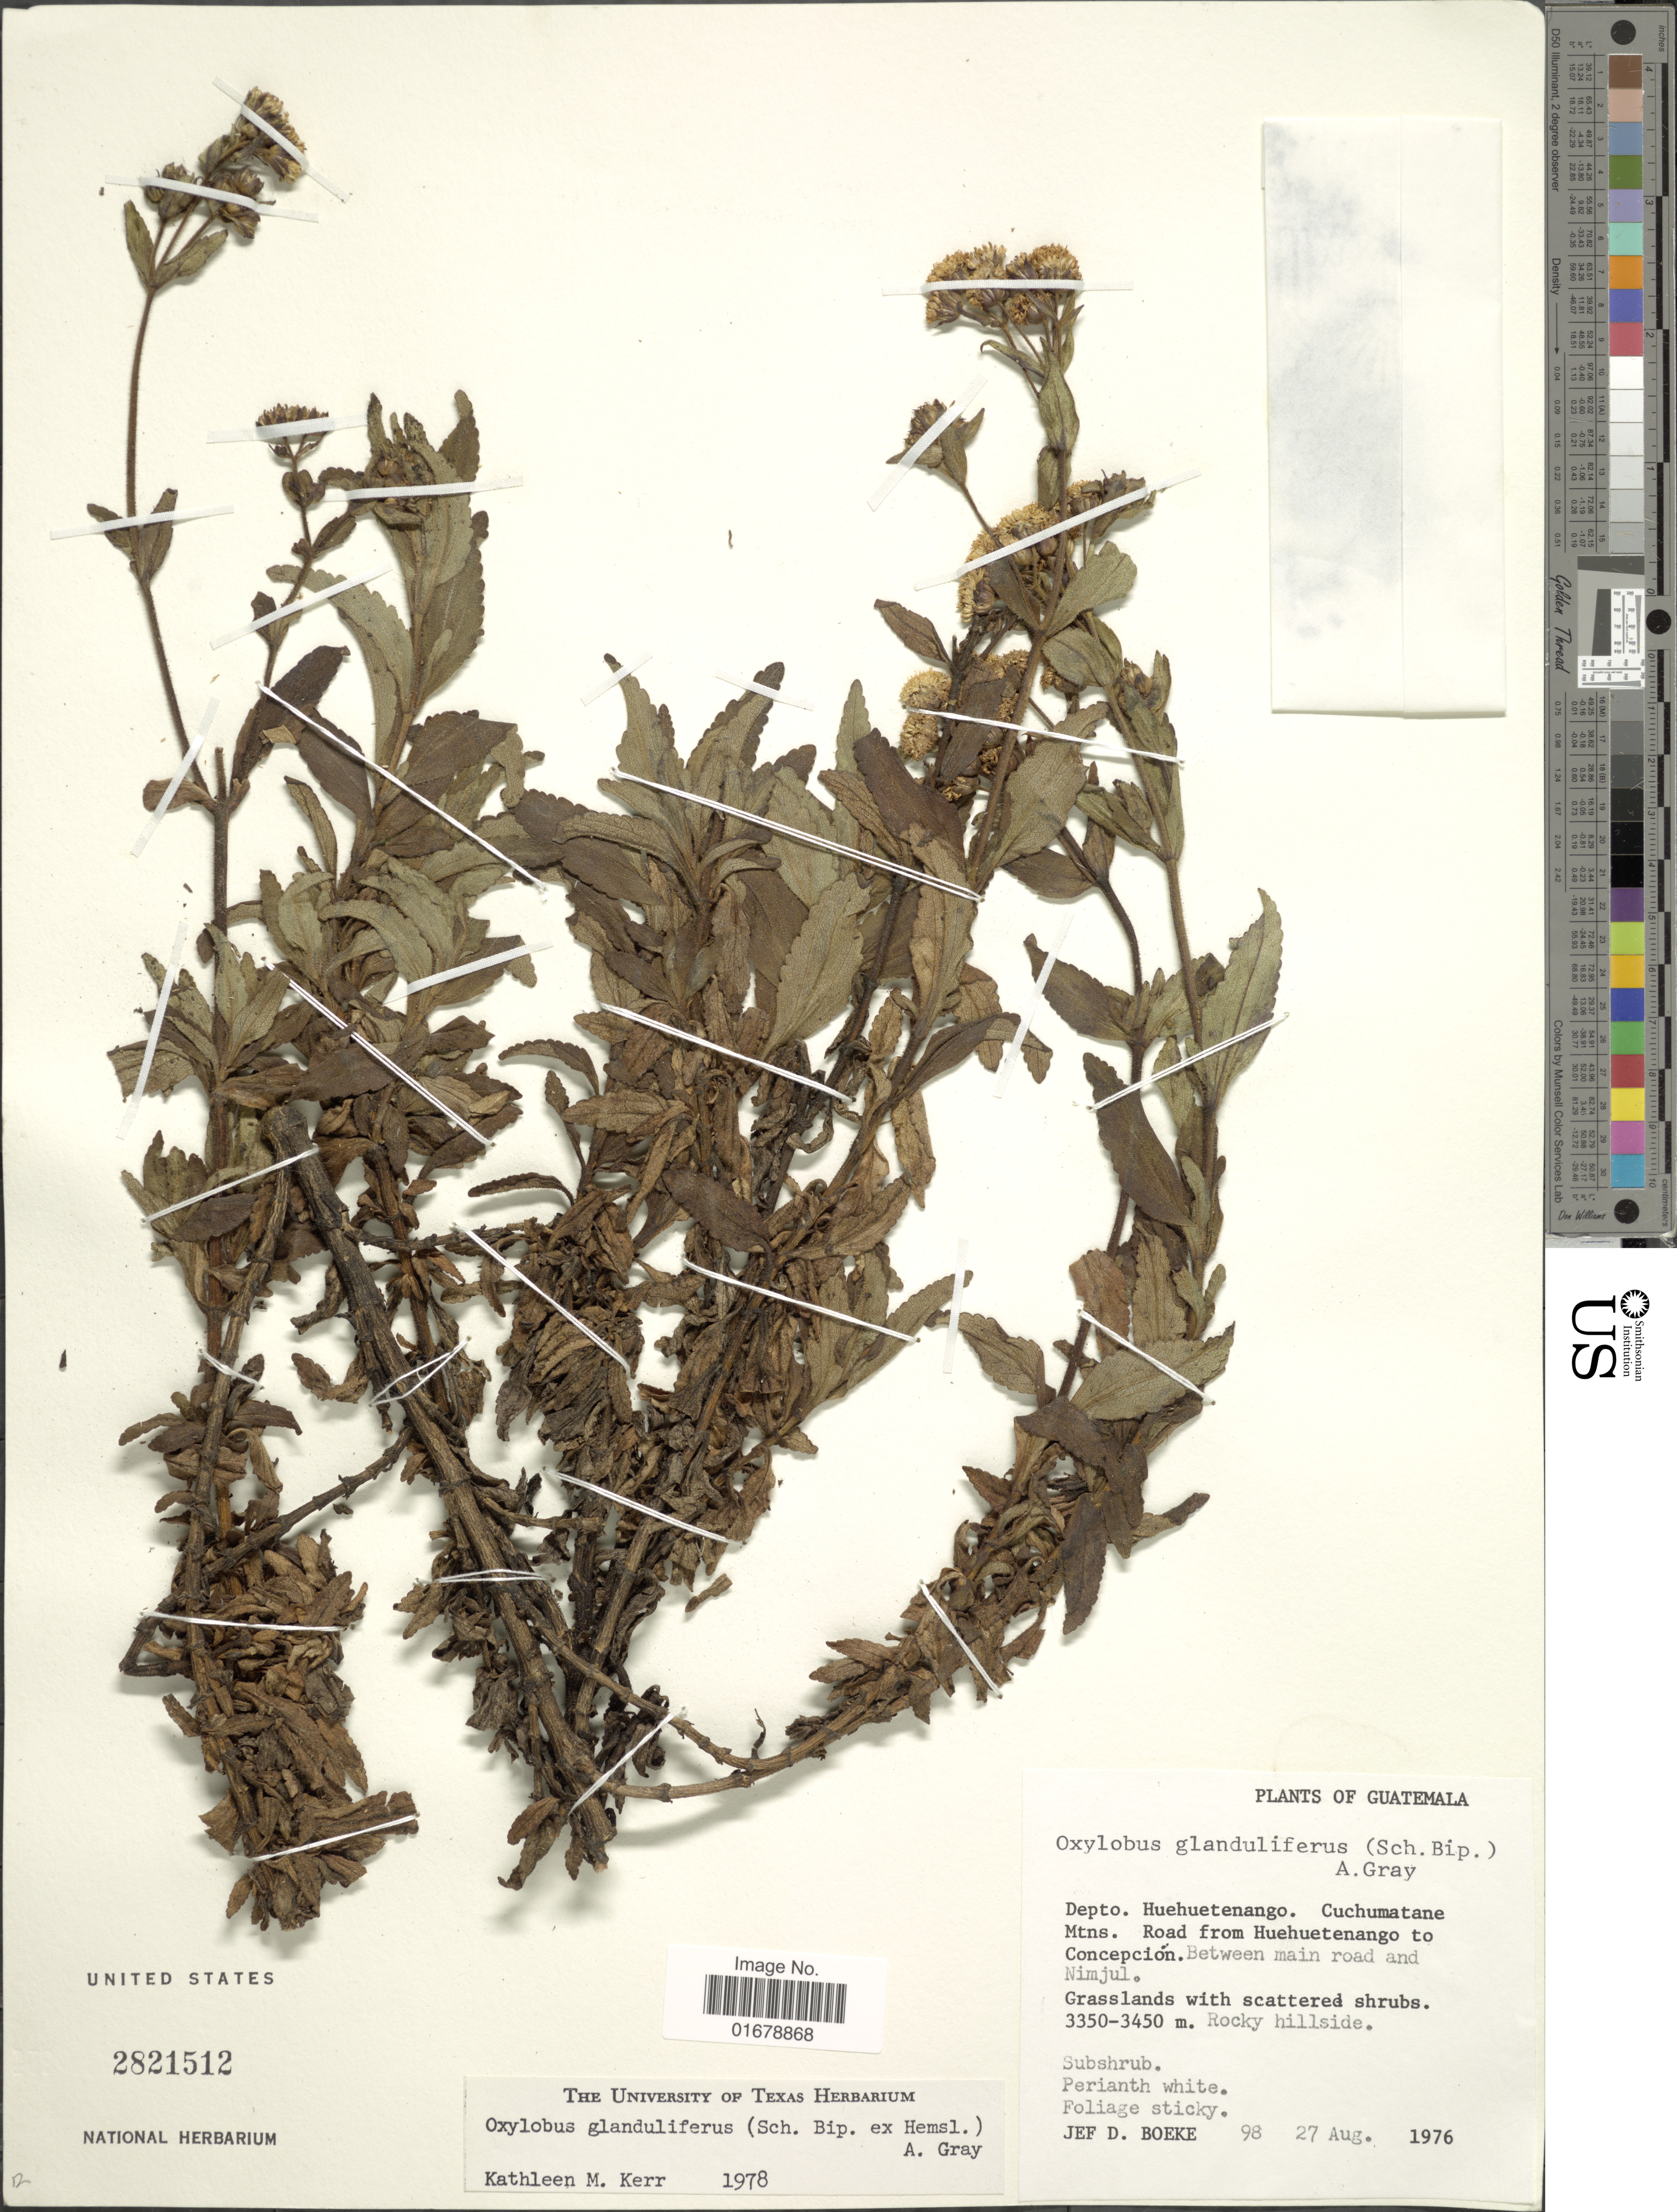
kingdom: Plantae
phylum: Tracheophyta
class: Magnoliopsida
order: Asterales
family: Asteraceae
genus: Oxylobus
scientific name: Oxylobus glanduliferus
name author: (Sch. Bip.) A. Gray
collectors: J. D. Boeke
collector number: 98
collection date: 1976-08-27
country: Guatemala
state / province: Huehuetenango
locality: Guatemala. Depto. Huehuetenango. Cuchumatane Mtns. Road from Huehuetenango to Concepcion. Between main road and Nimjul.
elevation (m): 3350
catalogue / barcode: US 2821512